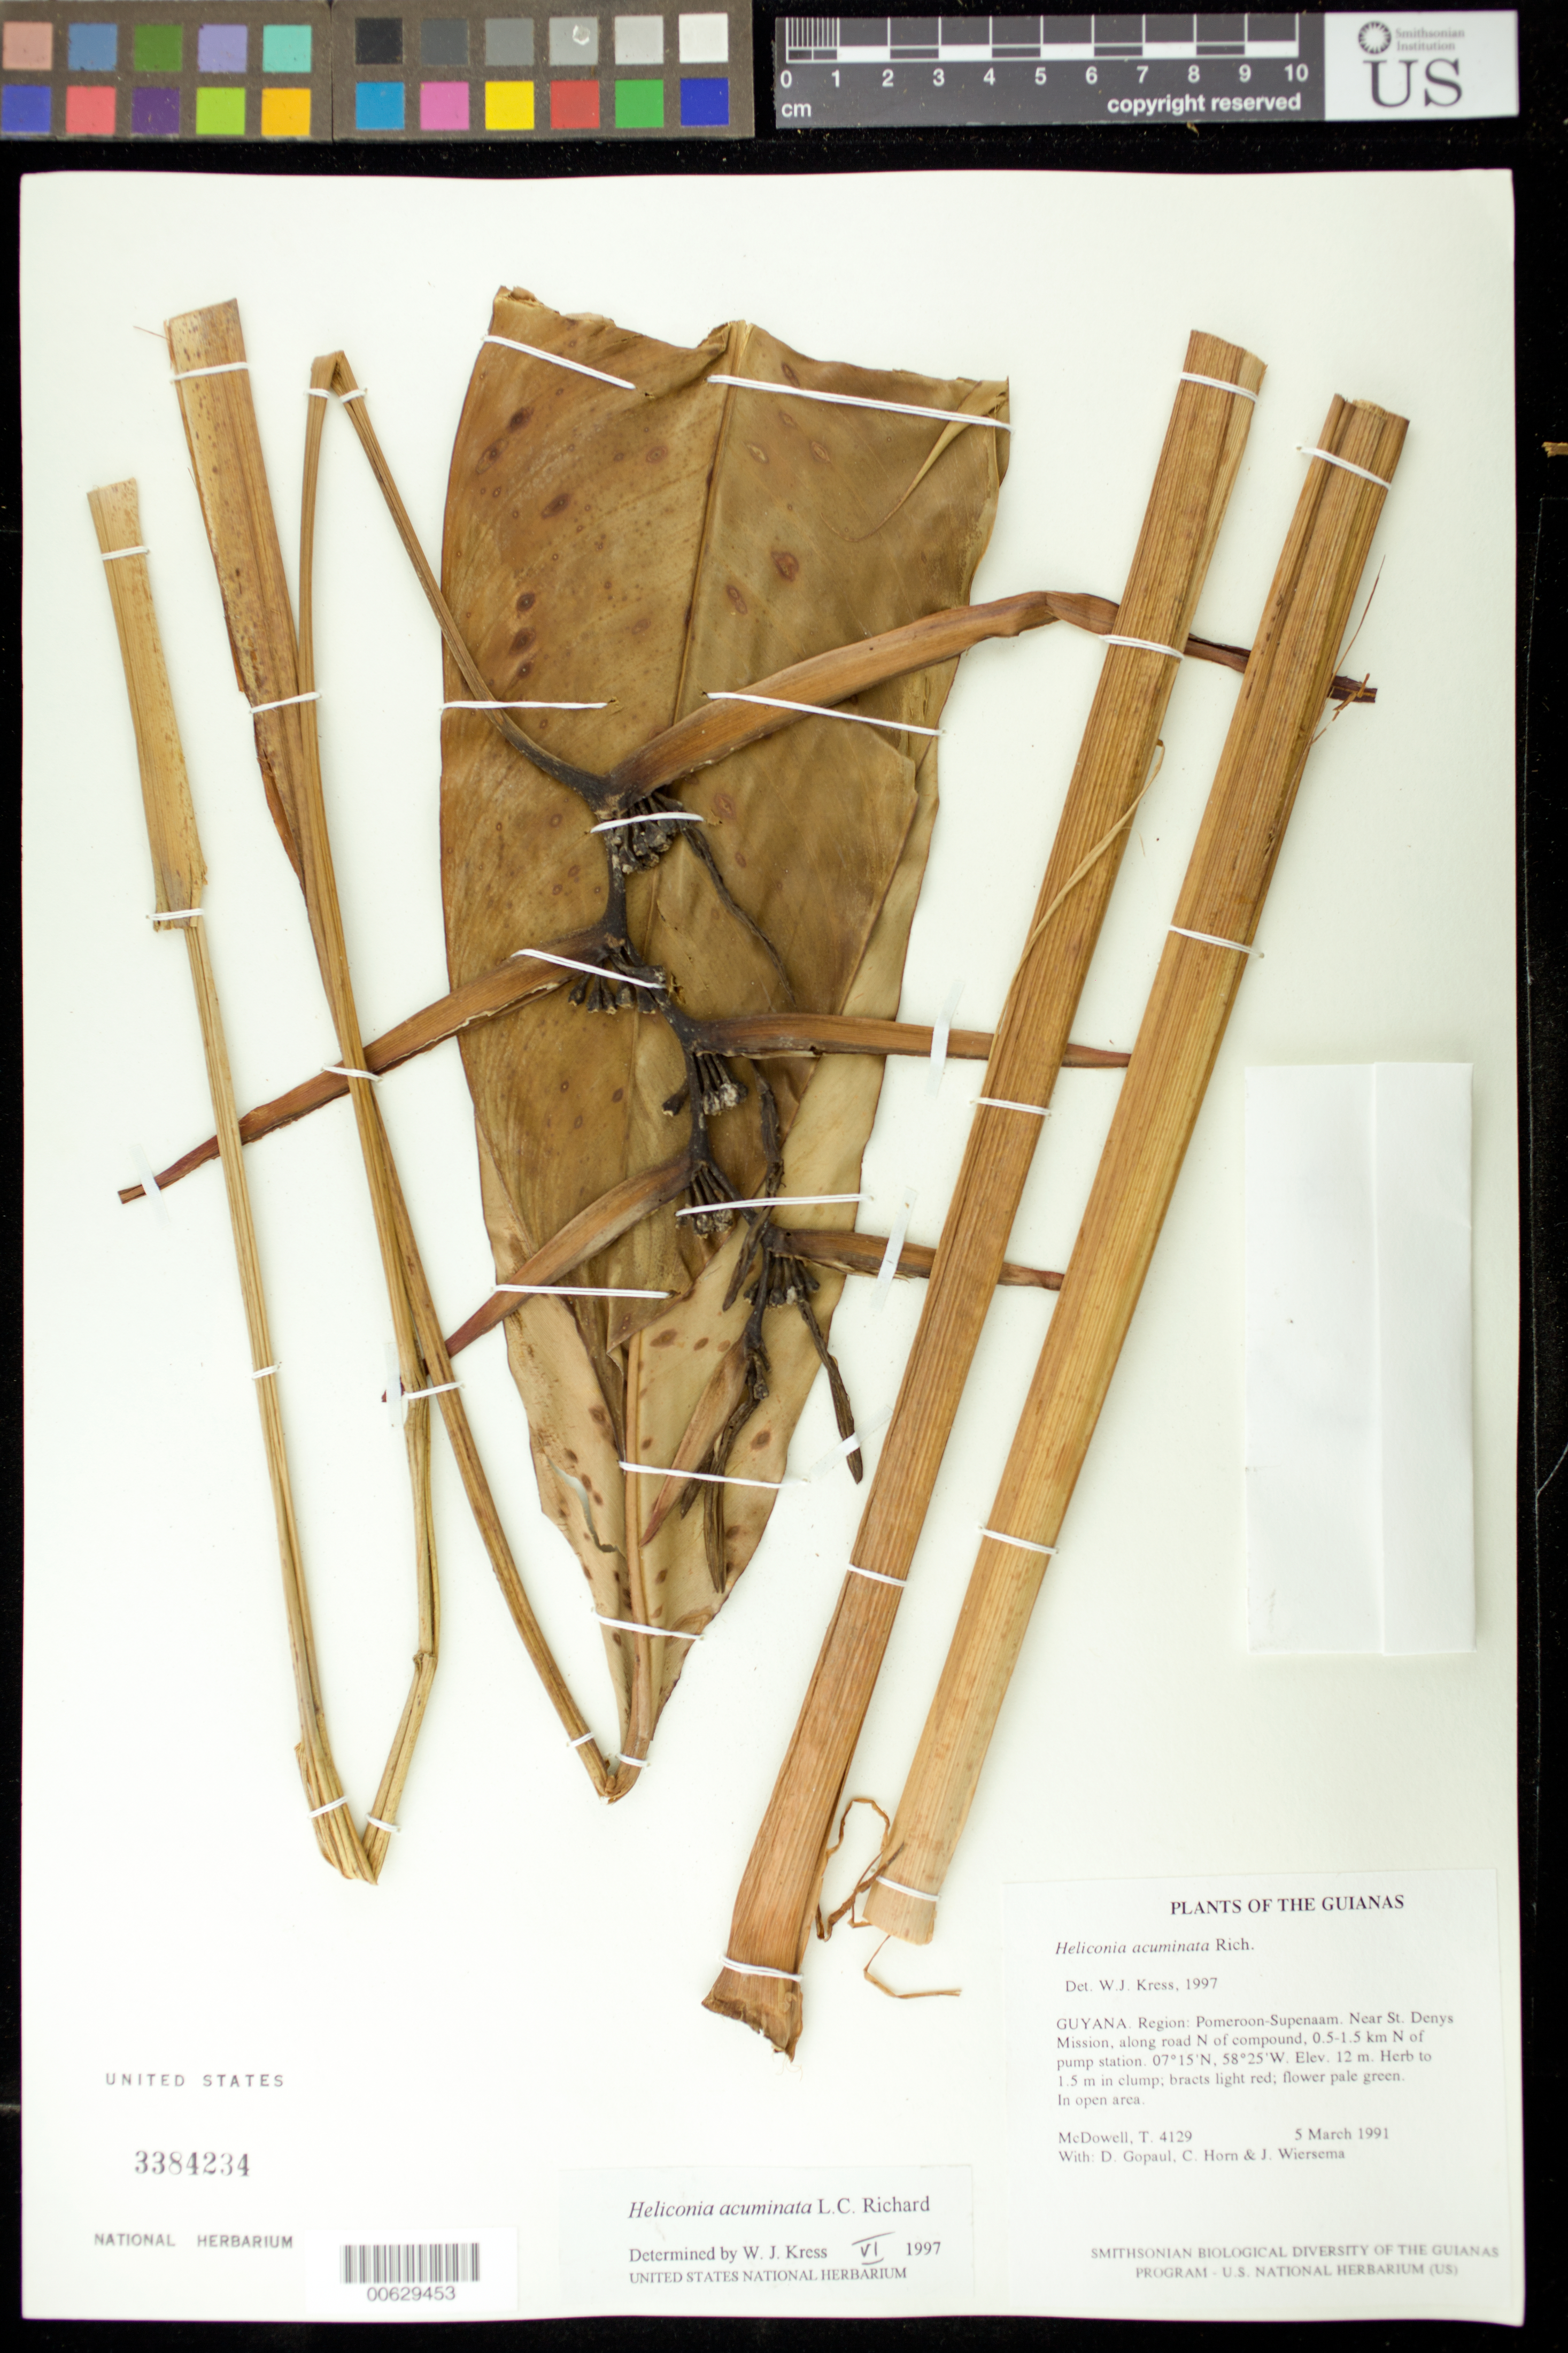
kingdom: Plantae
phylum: Tracheophyta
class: Liliopsida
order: Zingiberales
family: Heliconiaceae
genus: Heliconia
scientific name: Heliconia acuminata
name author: A. Rich.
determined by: Kress, W. J., (US), Smithsonian Institution - National Museum of Natural History (UNITED STATES)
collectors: T. McDowell, D. Gopaul, C. N. Horn & J. H. Wiersema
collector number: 4129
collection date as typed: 5 March 1991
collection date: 1991-03-05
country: Guyana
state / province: Pomeroon-Supenaam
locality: Near St. Denys Mission, along road N of compound, 0.5-1.5 km N of pump station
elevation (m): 12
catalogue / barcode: US 3384234